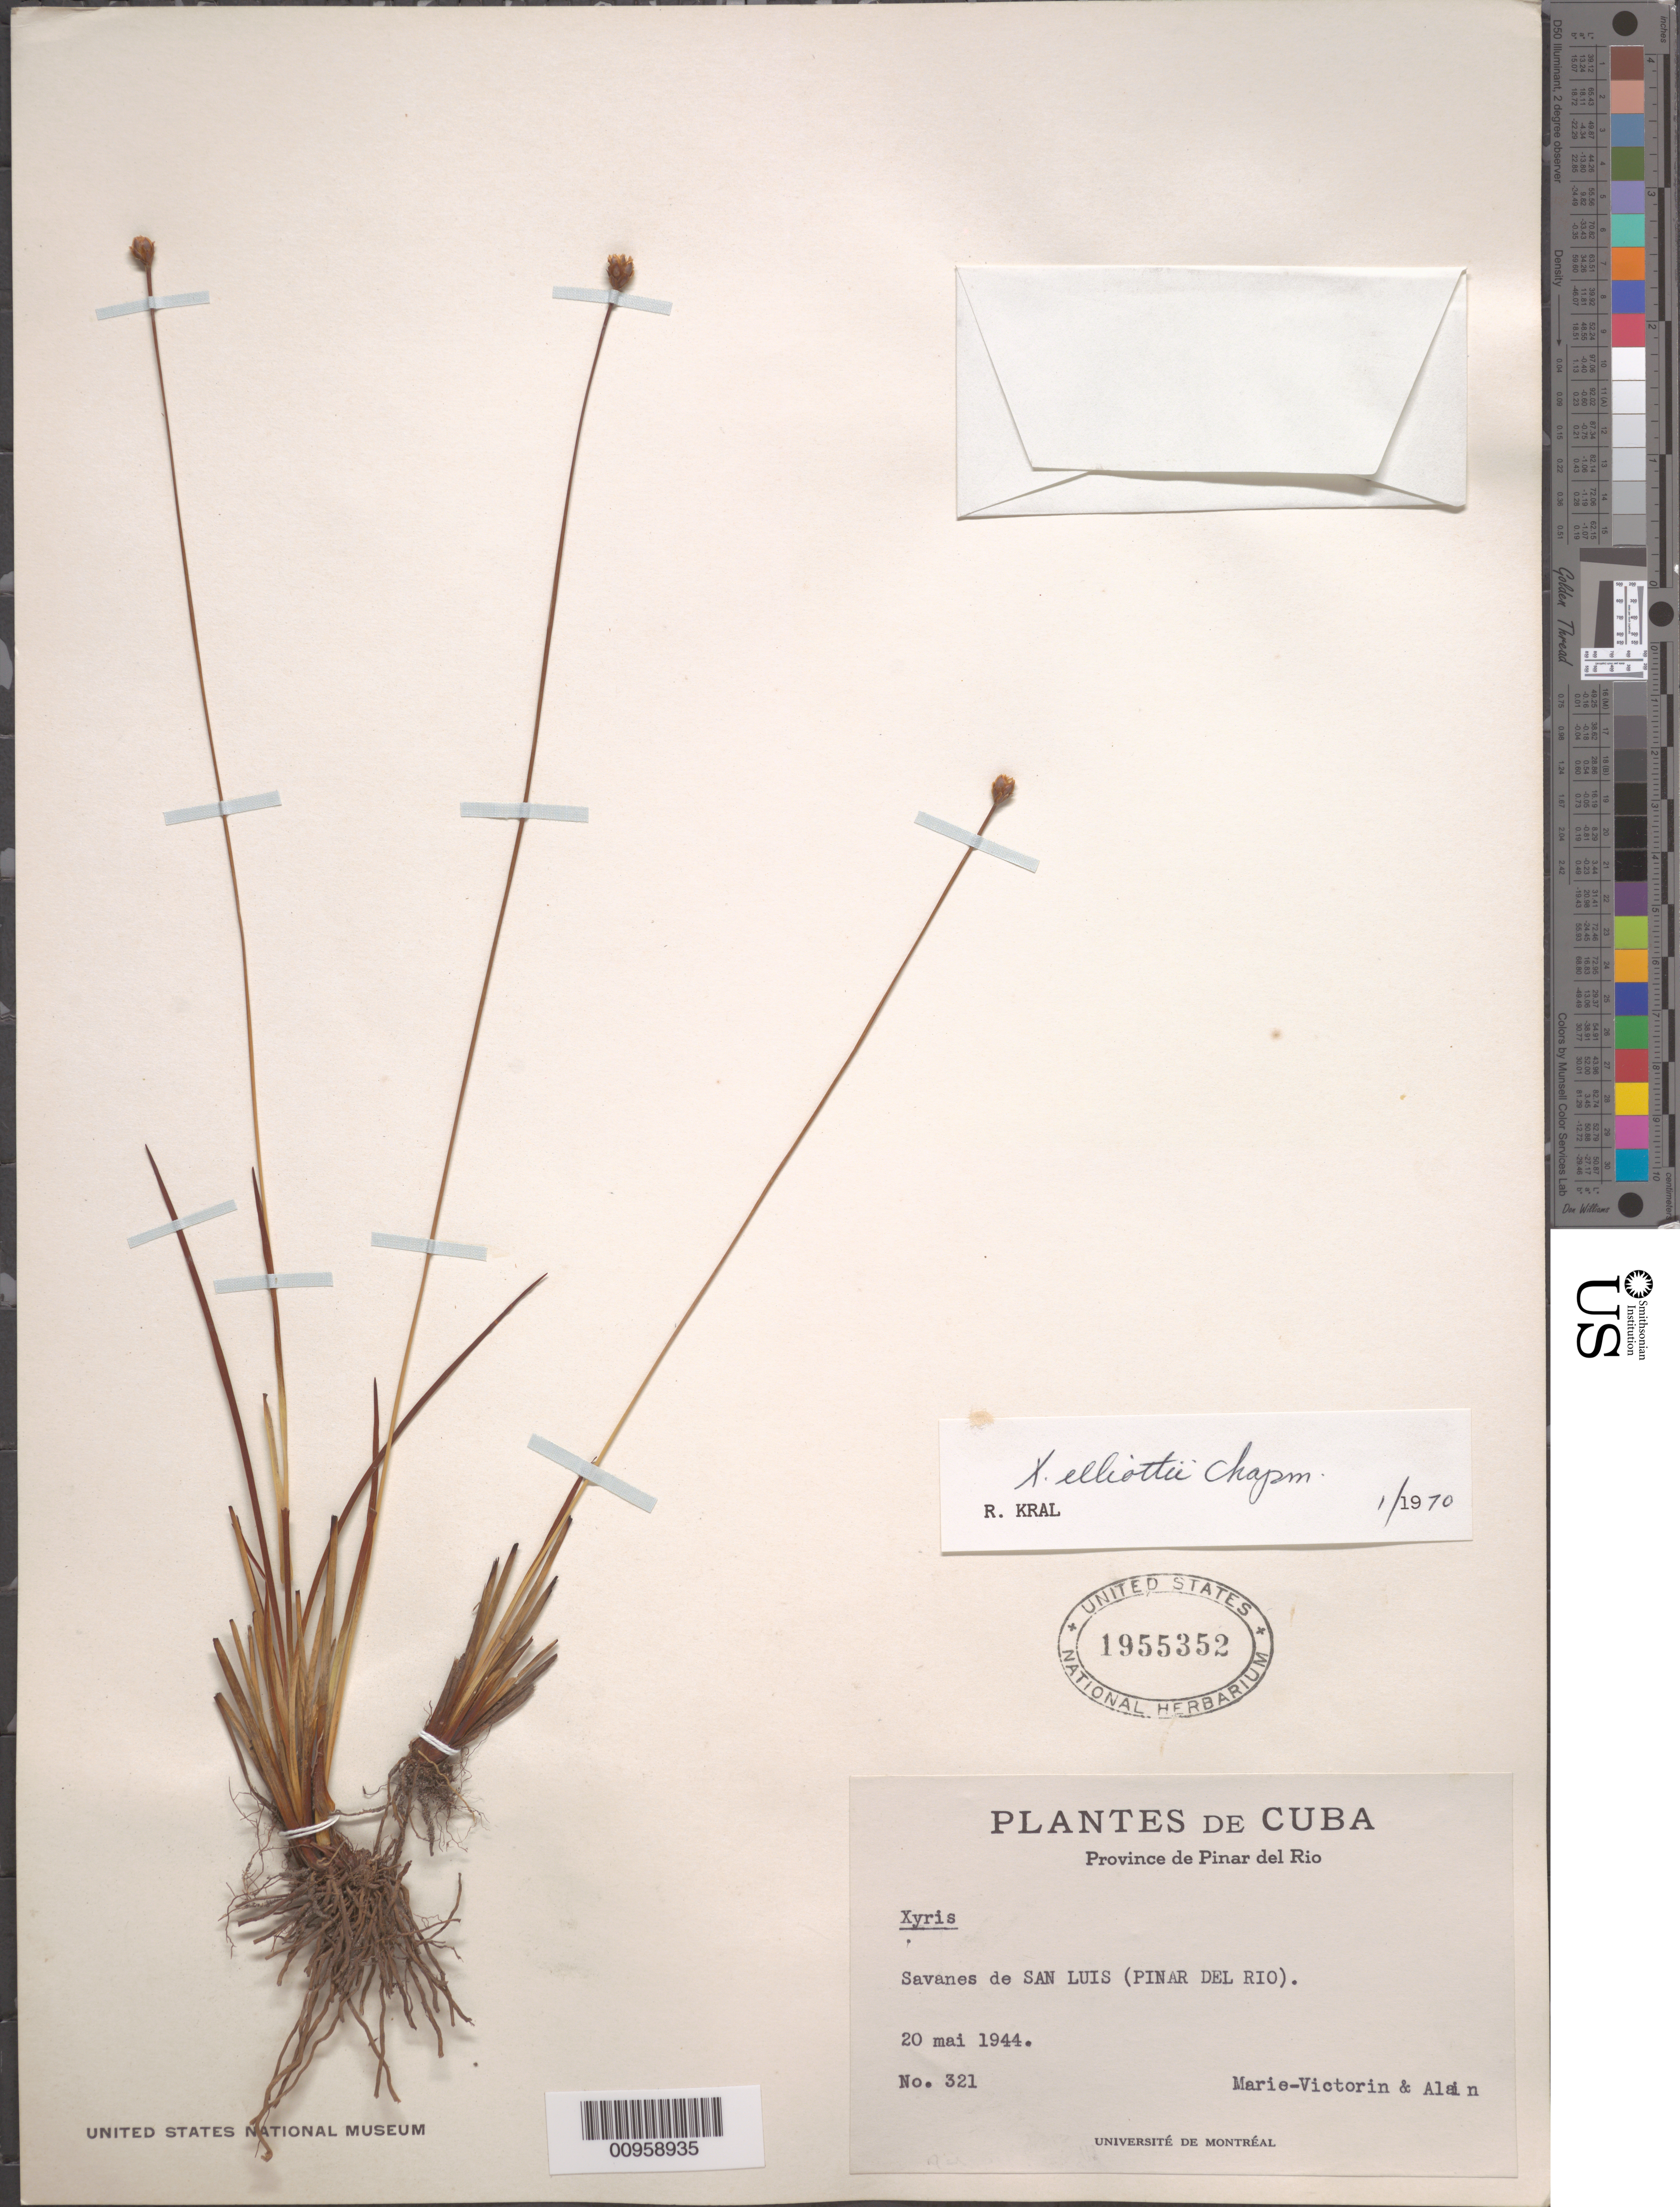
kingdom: Plantae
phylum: Tracheophyta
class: Liliopsida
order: Poales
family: Xyridaceae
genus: Xyris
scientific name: Xyris elliottii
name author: Chapm.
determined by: Kral, Robert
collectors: F. Victorin & A. H. Liogier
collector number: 321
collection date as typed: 20 May 1944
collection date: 1944-05-20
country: Cuba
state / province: Pinar del Rio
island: Cuba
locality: San Luis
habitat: Savanes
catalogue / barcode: US 1955352